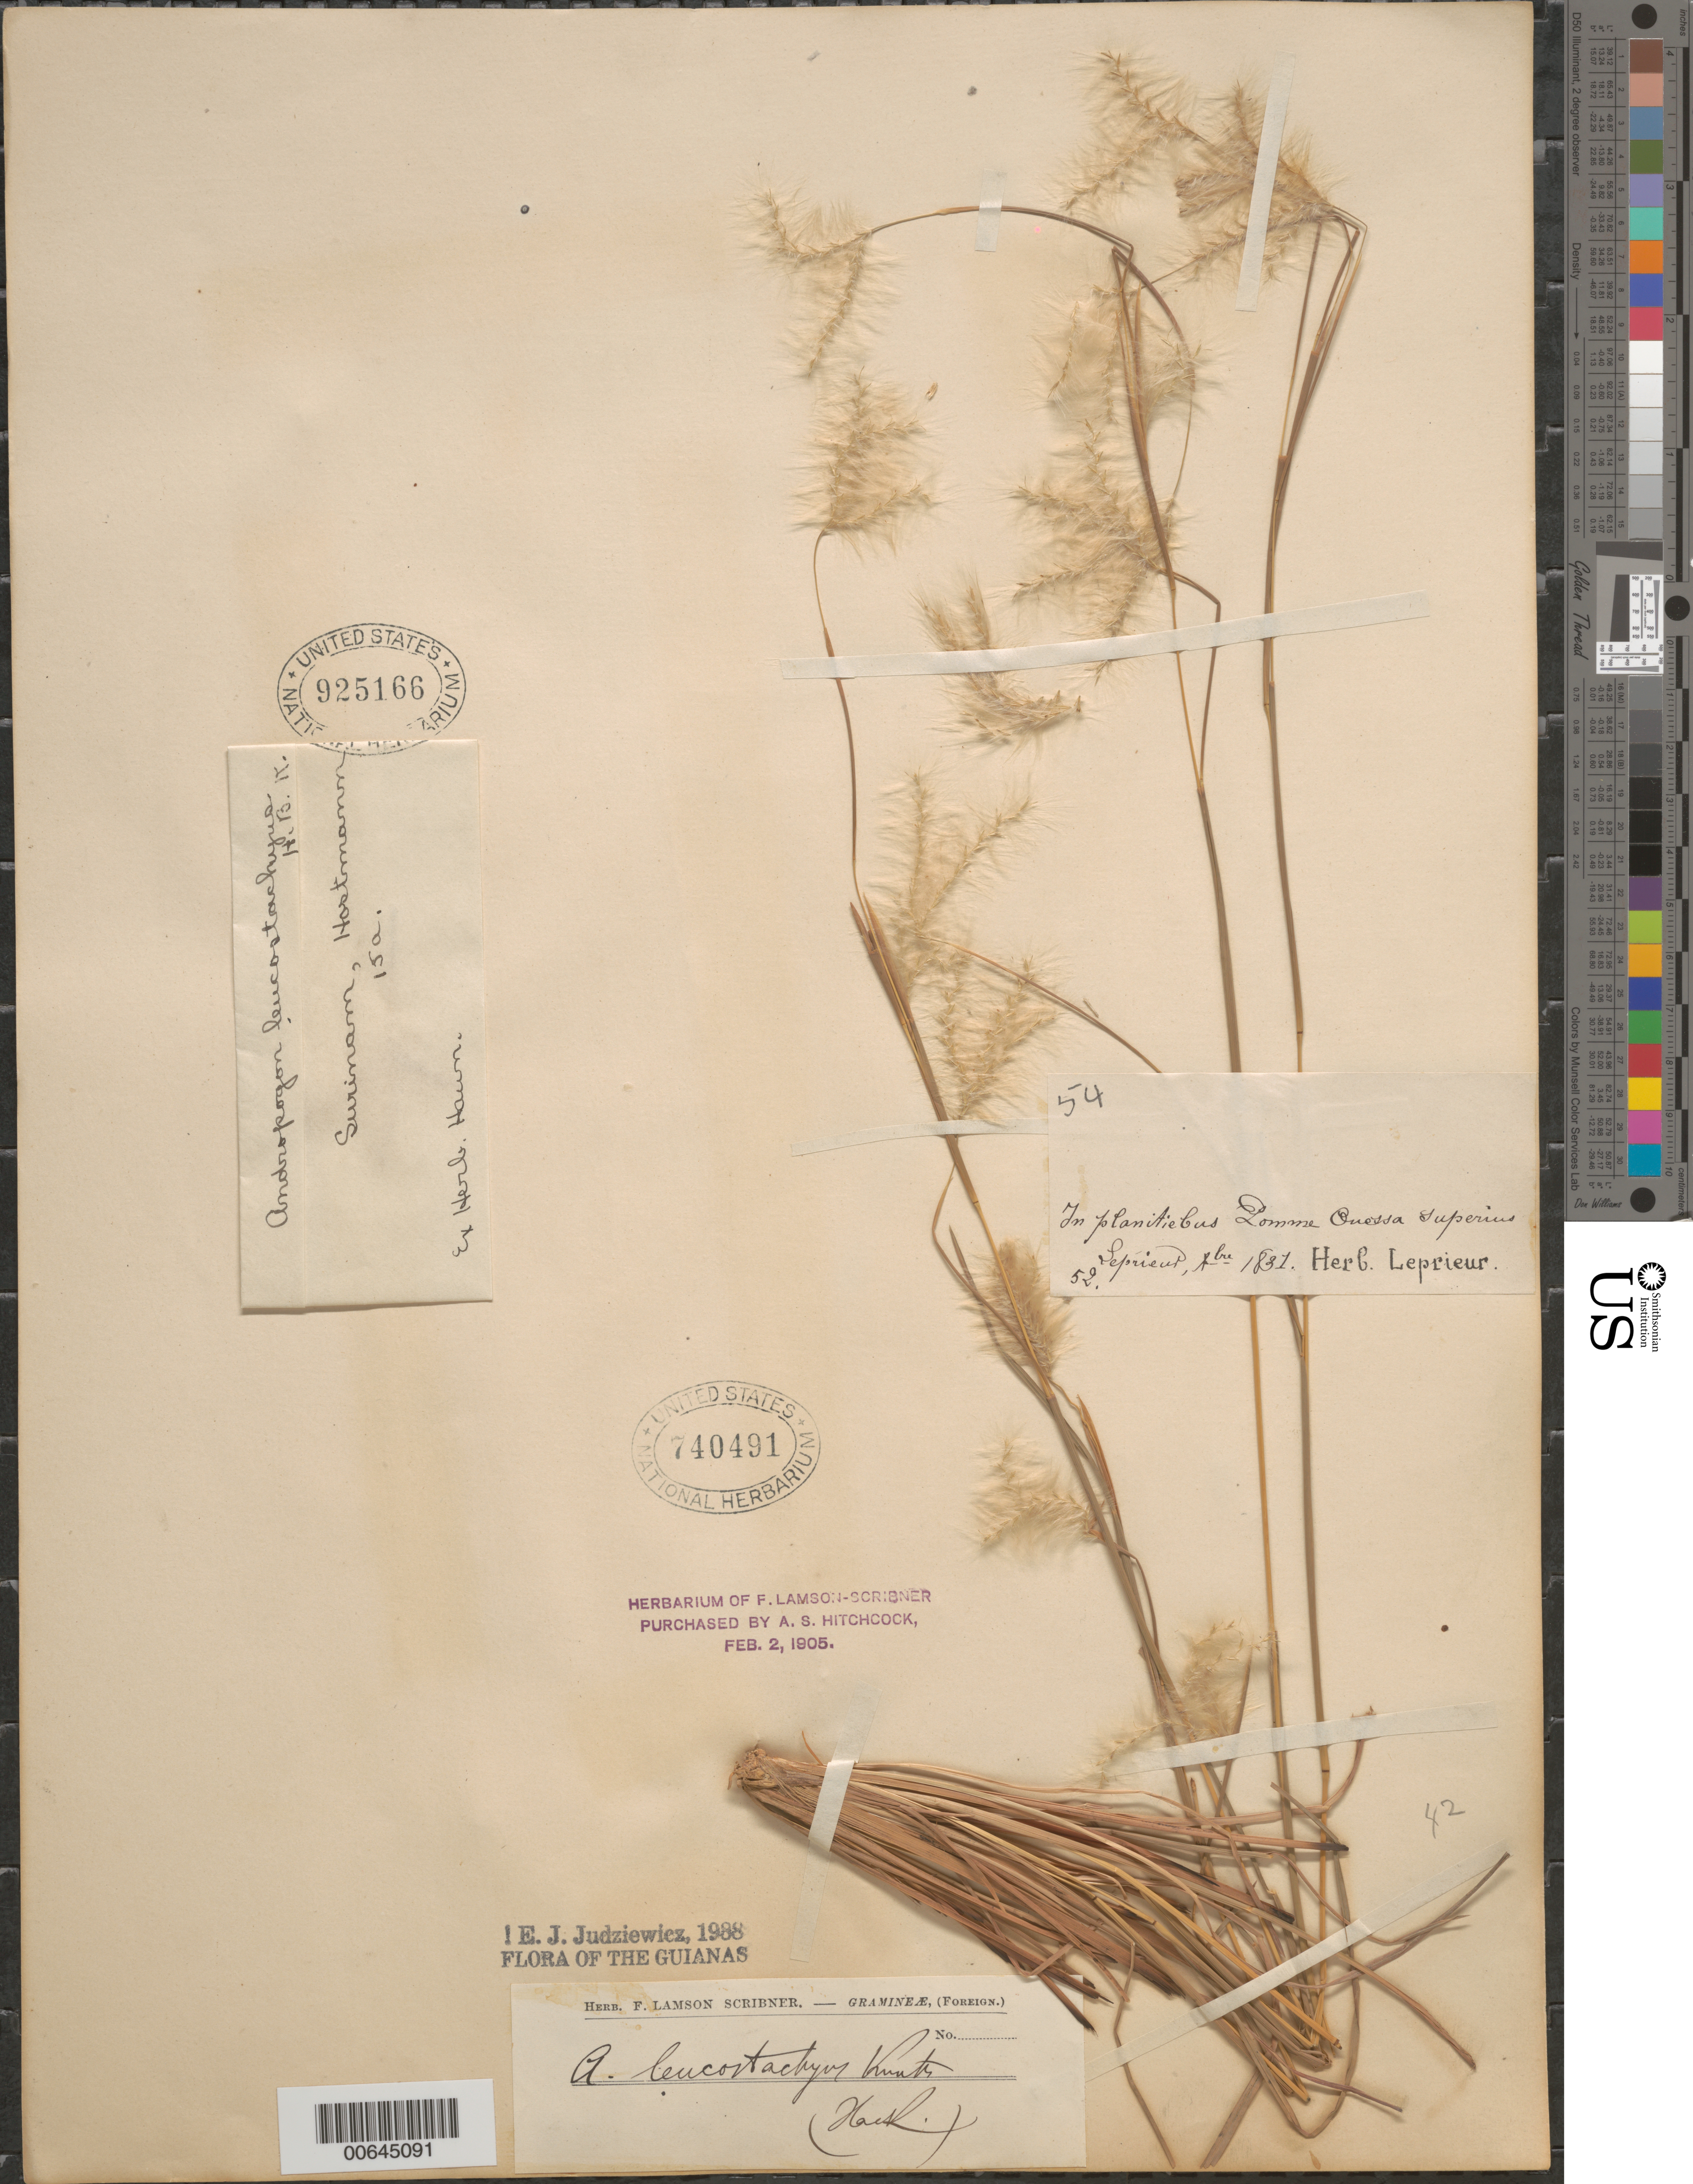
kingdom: Plantae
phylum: Tracheophyta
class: Liliopsida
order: Poales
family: Poaceae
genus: Andropogon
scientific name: Andropogon leucostachyus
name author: Kunth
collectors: F. Hostmann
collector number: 15 a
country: Suriname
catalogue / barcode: US 740491